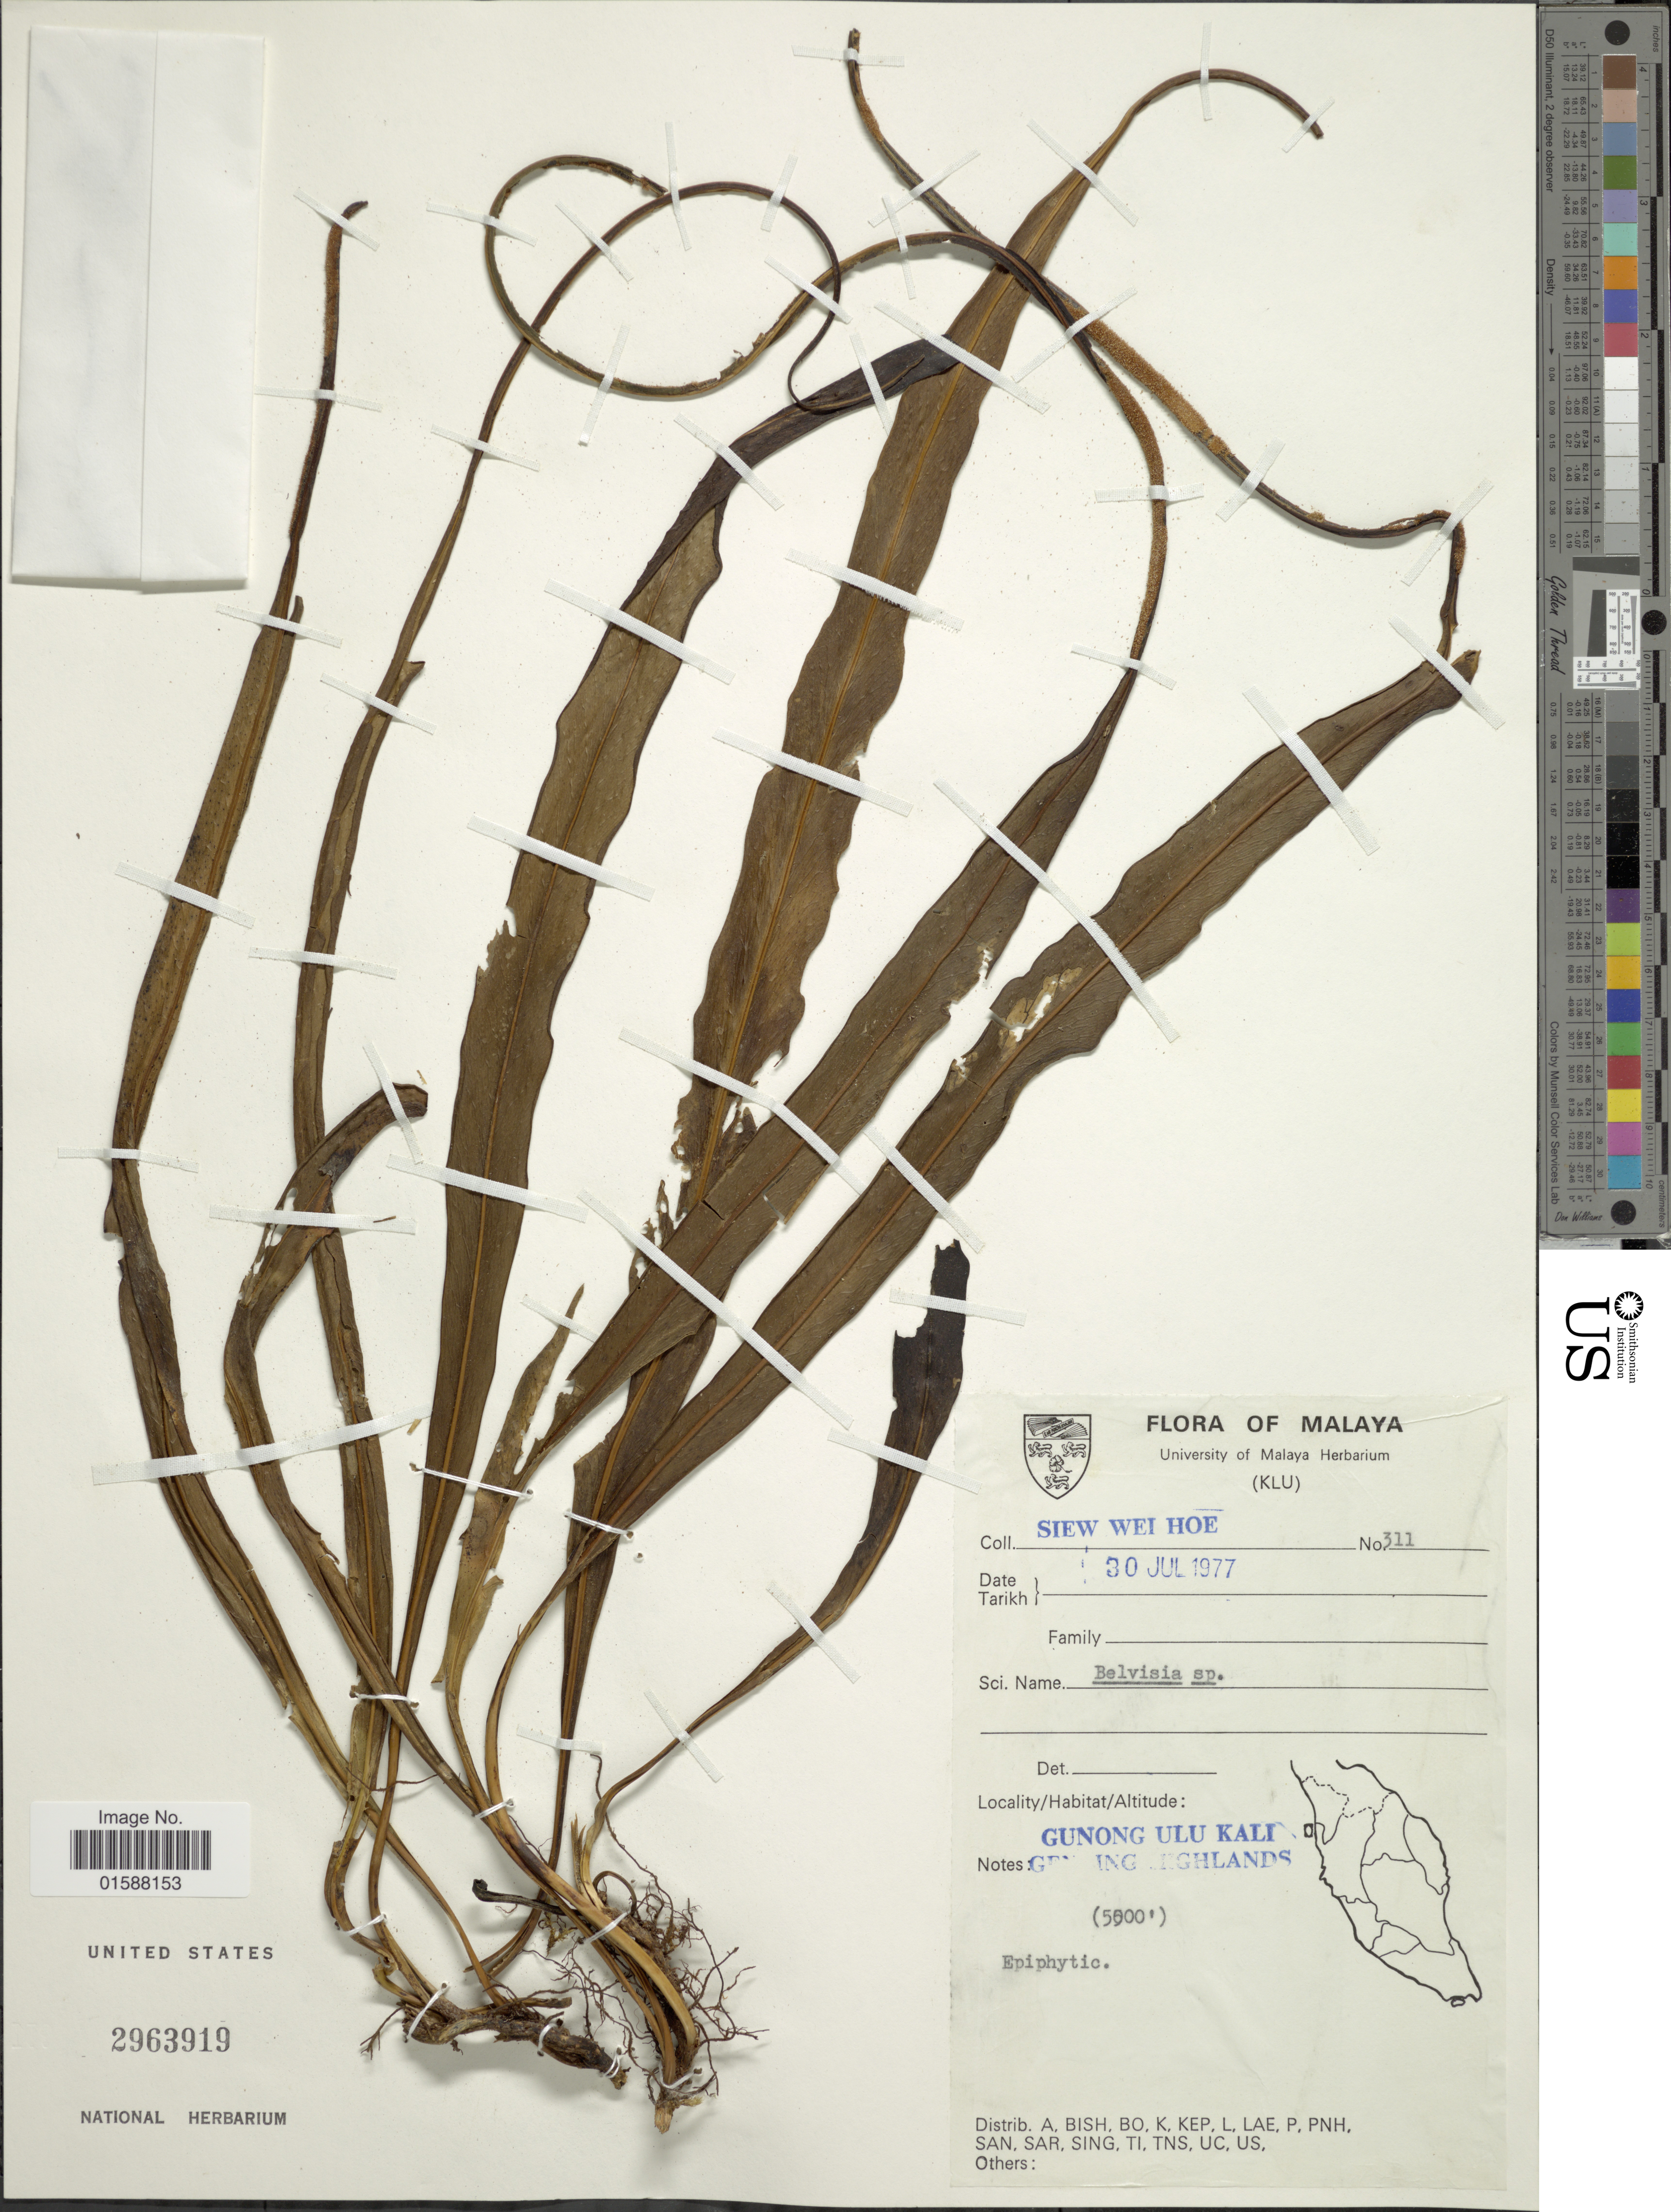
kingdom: Plantae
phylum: Tracheophyta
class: Polypodiopsida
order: Polypodiales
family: Polypodiaceae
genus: Lepisorus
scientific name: Lepisorus sp.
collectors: W. H. Siew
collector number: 311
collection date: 1977-07-30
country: Malaysia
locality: Malaya. Gunong Ulu Kali. Ge [illegible text] Highlands [interpreted]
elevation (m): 1798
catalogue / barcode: US 2963919